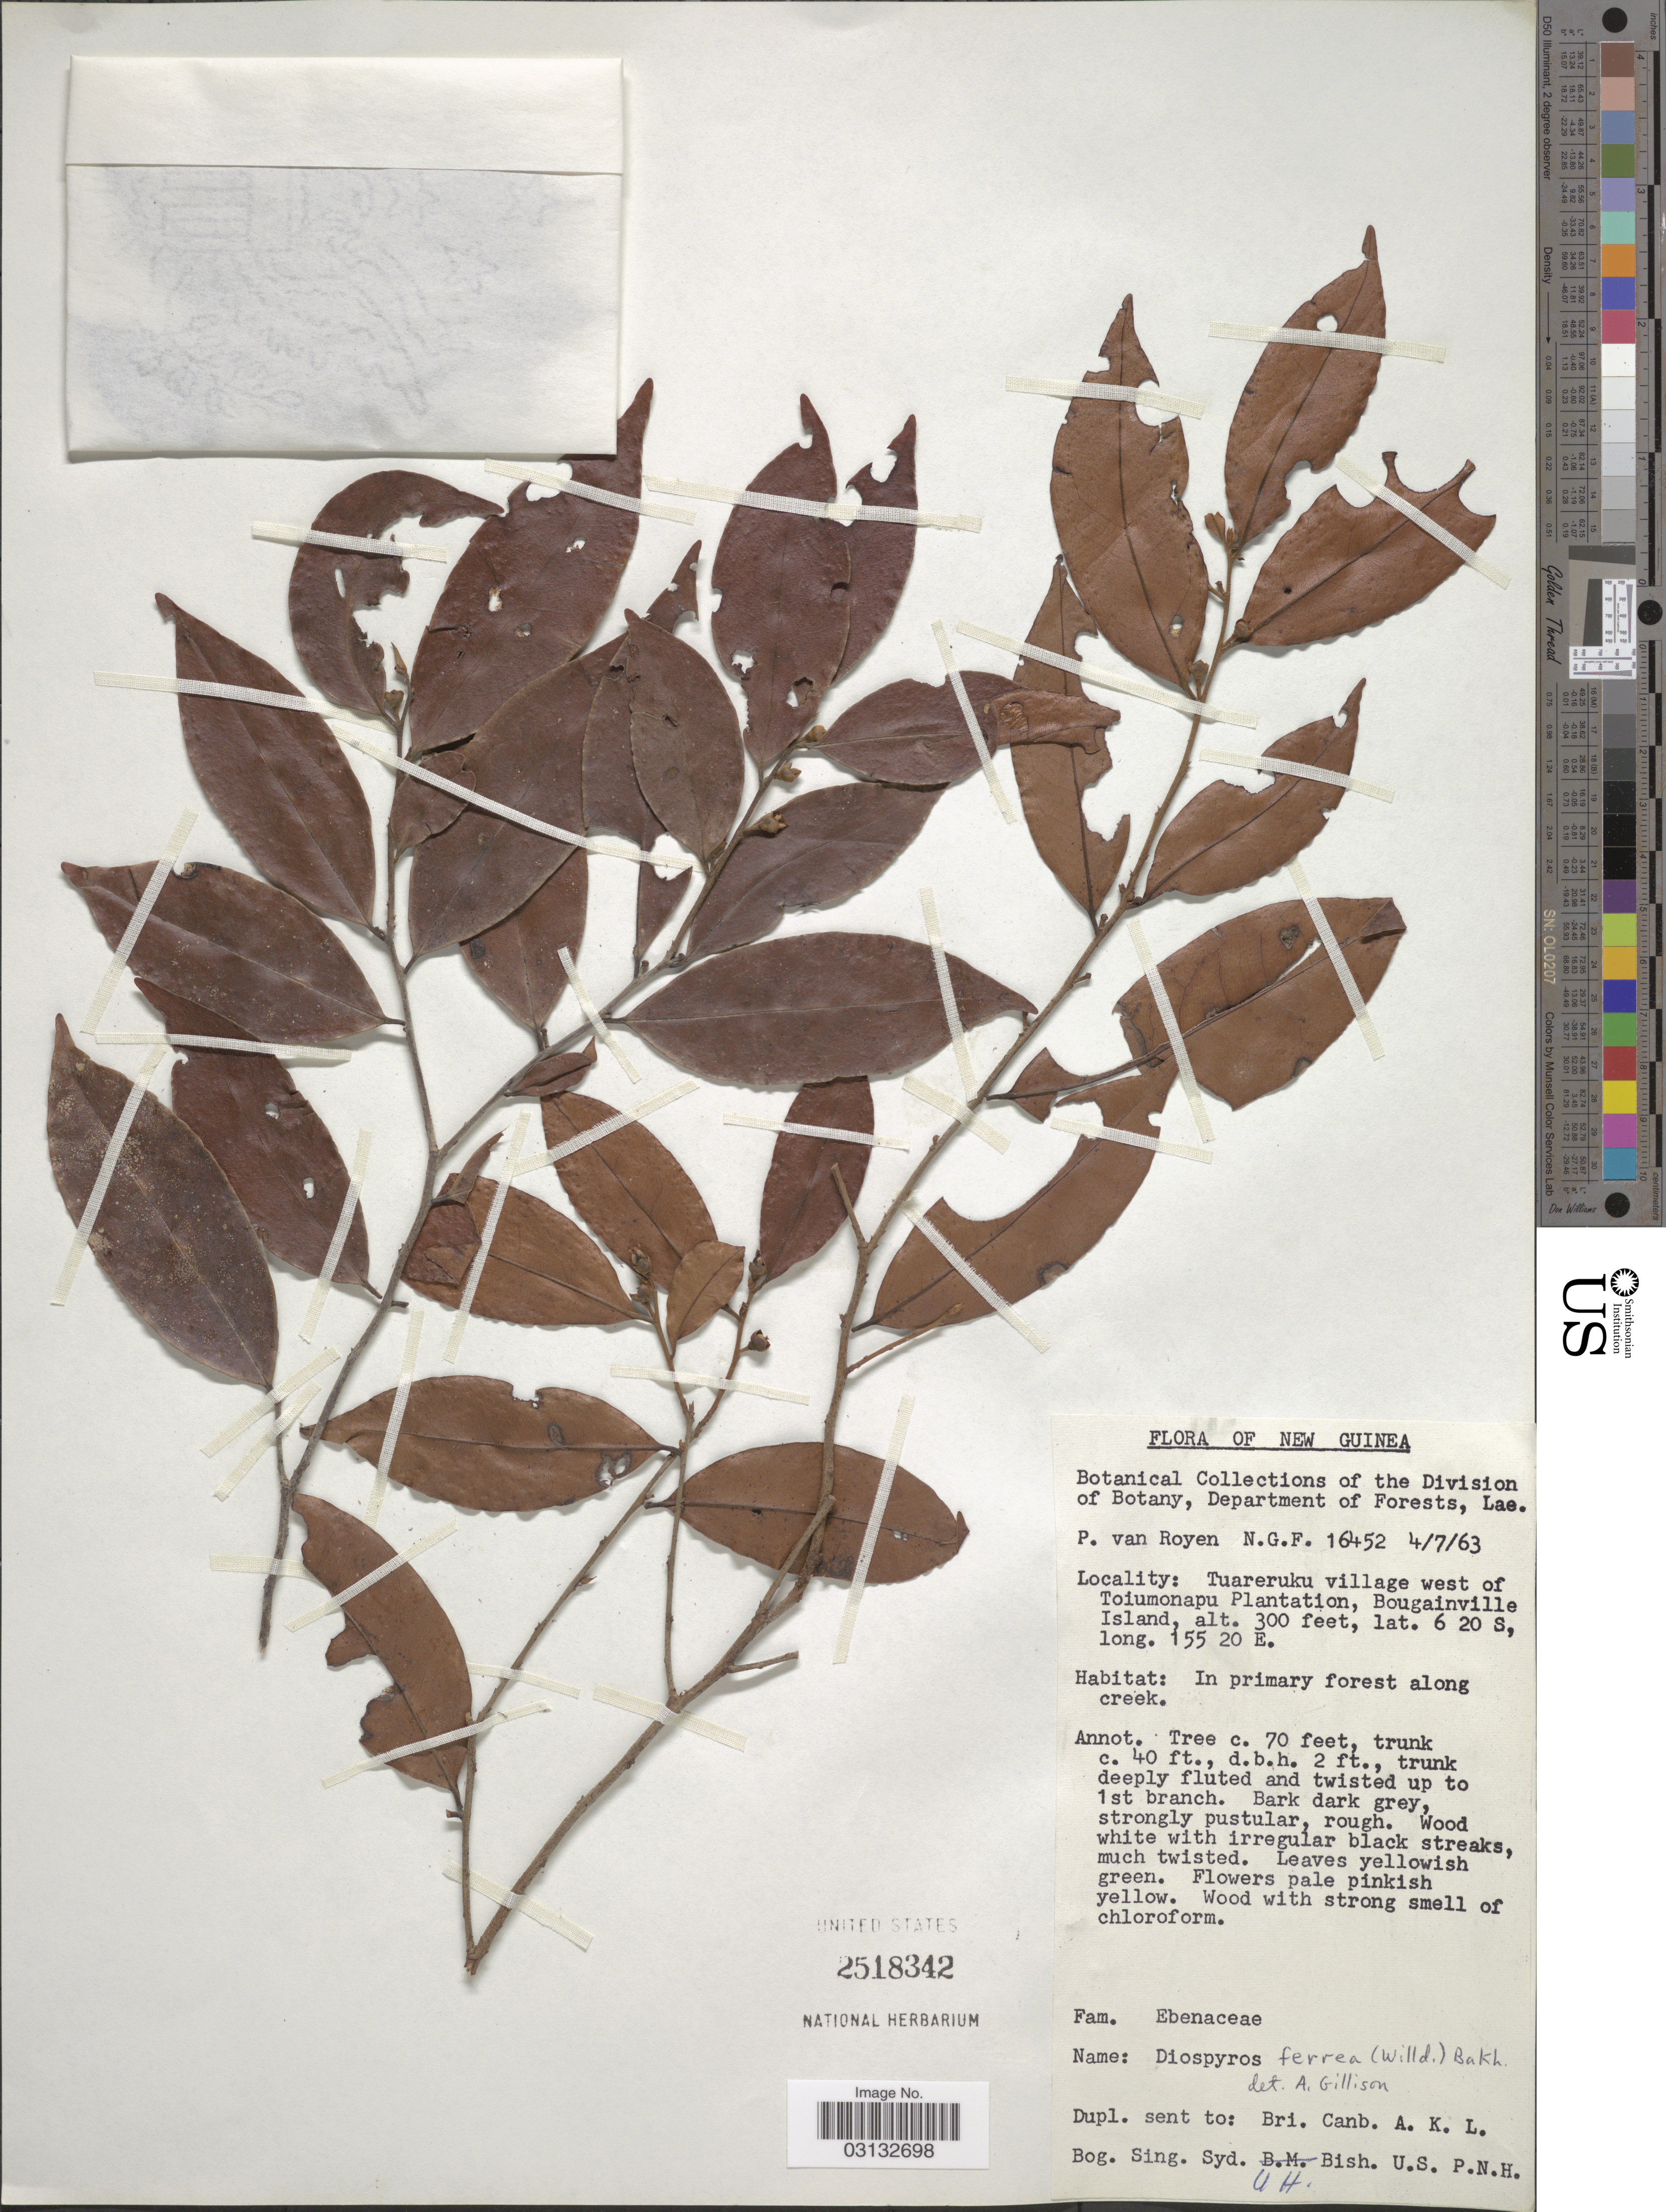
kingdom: Plantae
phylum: Tracheophyta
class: Magnoliopsida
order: Ericales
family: Ebenaceae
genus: Diospyros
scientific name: Diospyros ferrea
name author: (Willd.) Bakh.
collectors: P. van Royen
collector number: NGF16452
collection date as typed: Transcribed d/m/y: 4/7/63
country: Papua New Guinea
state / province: Bougainville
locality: New Guinea. Tuareruku village west of Toiumonapu Plantation, Bougainville Island.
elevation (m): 91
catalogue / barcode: US 2518342